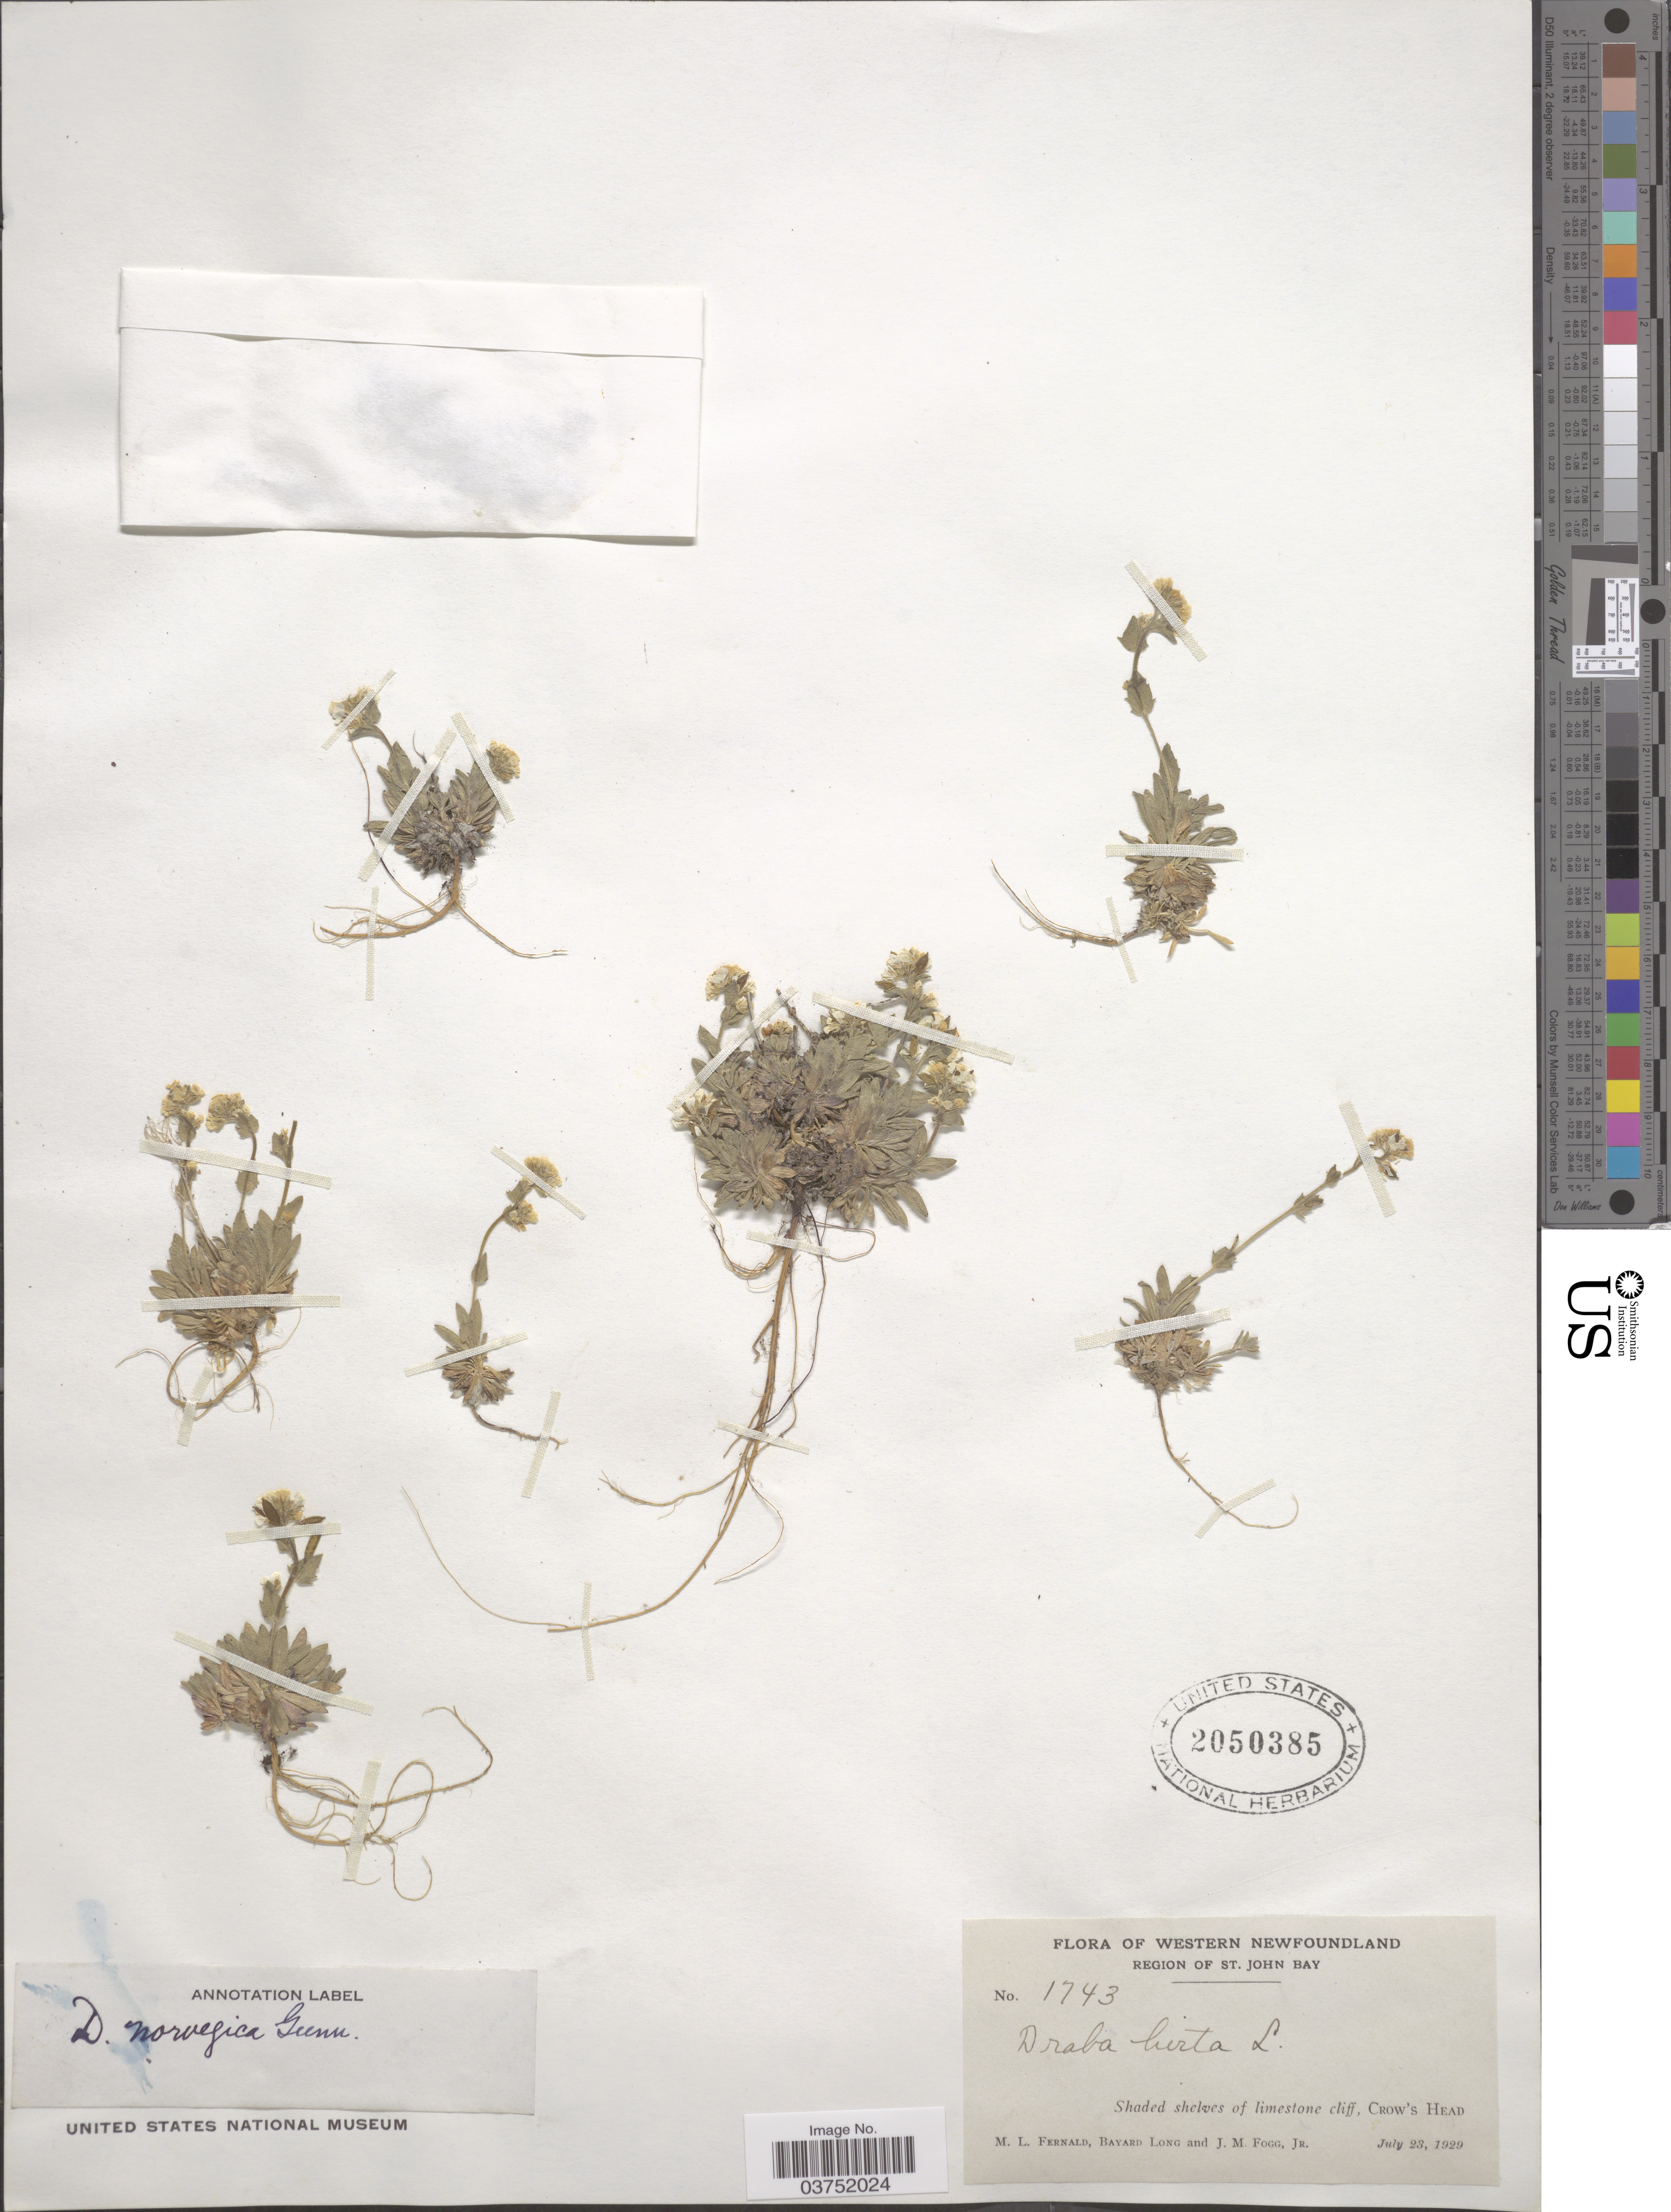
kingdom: Plantae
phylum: Tracheophyta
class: Magnoliopsida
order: Brassicales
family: Brassicaceae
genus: Draba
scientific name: Draba norvegica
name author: Gunnerus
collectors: M. L. Fernald, B. Long & J. Fogg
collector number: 1743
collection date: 1929-07-23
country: Canada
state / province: Newfoundland and Labrador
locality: Western Newfoundland. Region of St. John Bay. Shaded shelves of limestone cliff, Crow's Head.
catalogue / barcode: US 2050385